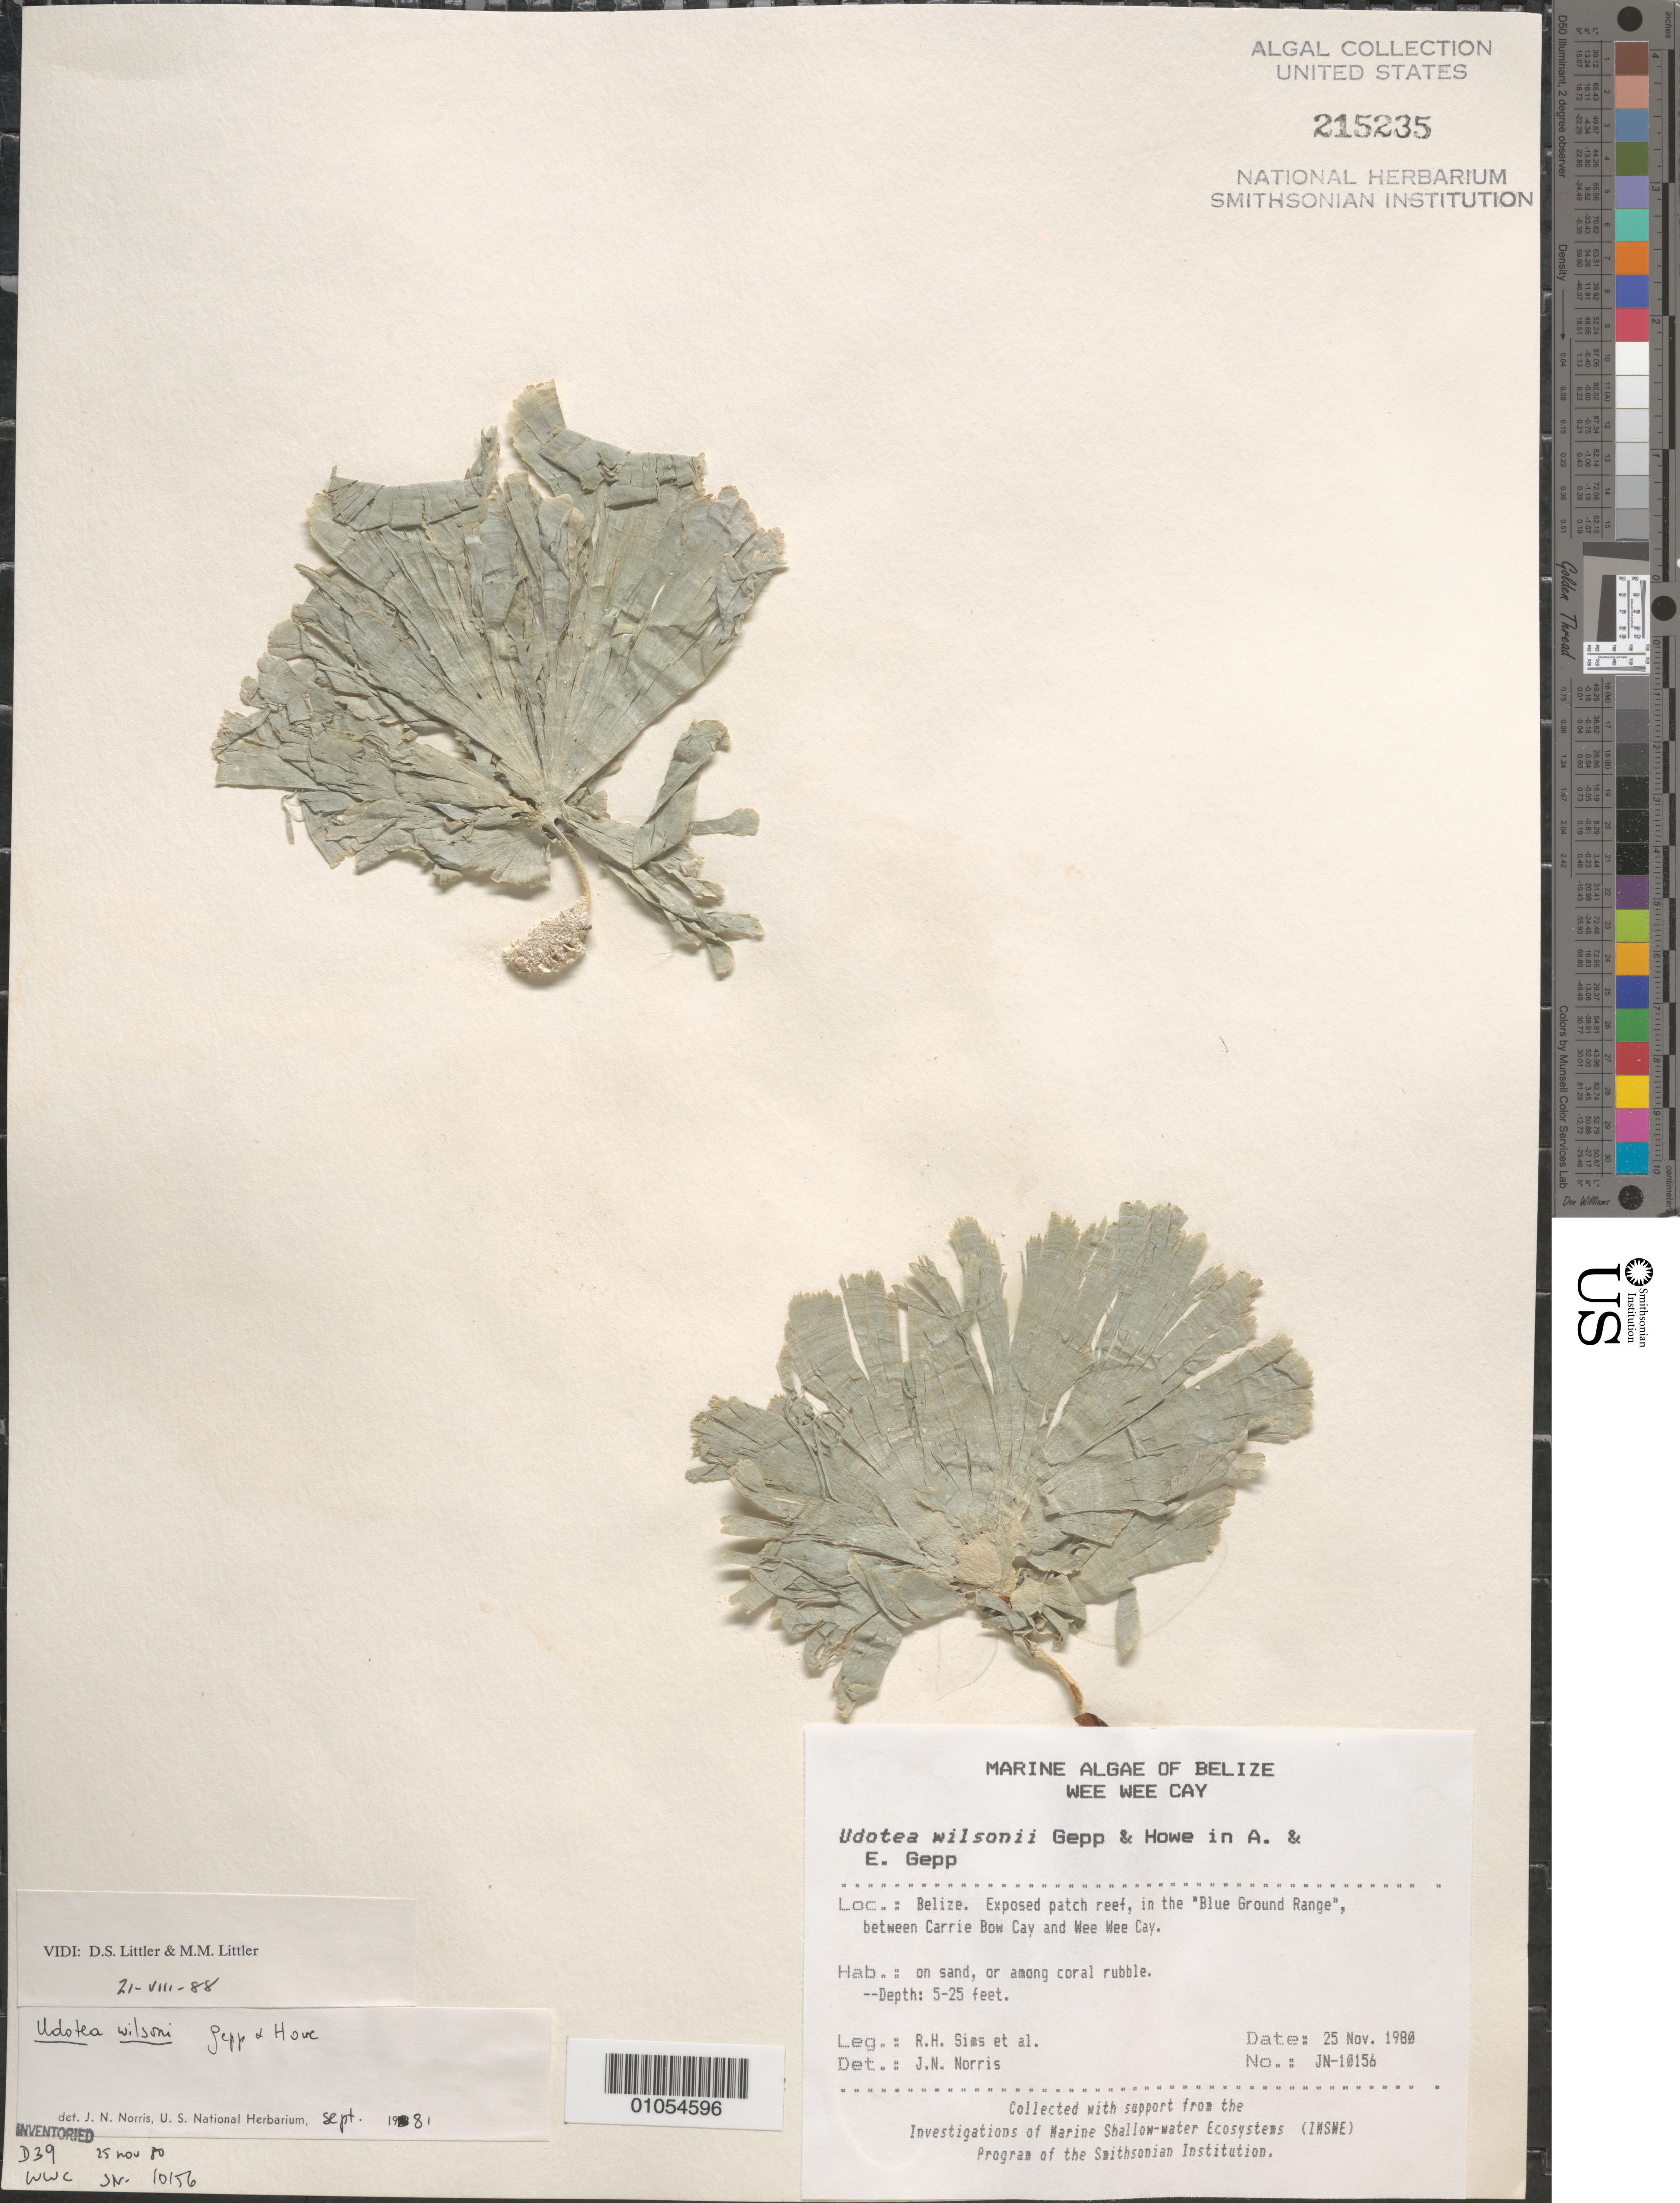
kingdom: Plantae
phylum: Chlorophyta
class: Ulvophyceae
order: Bryopsidales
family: Udoteaceae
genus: Udotea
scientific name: Udotea wilsonii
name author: A. Gepp et al. in A. Gepp & E. Gepp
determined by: Norris, James N.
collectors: R. H. Sims & et al.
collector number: JN-10156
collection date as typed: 25 Nov 1980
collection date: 1980-11-25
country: Belize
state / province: Stann Creek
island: Wee Wee Cay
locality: Blue Ground Range, between Carrie Bow Cay and Wee Wee Cay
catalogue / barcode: US 215235